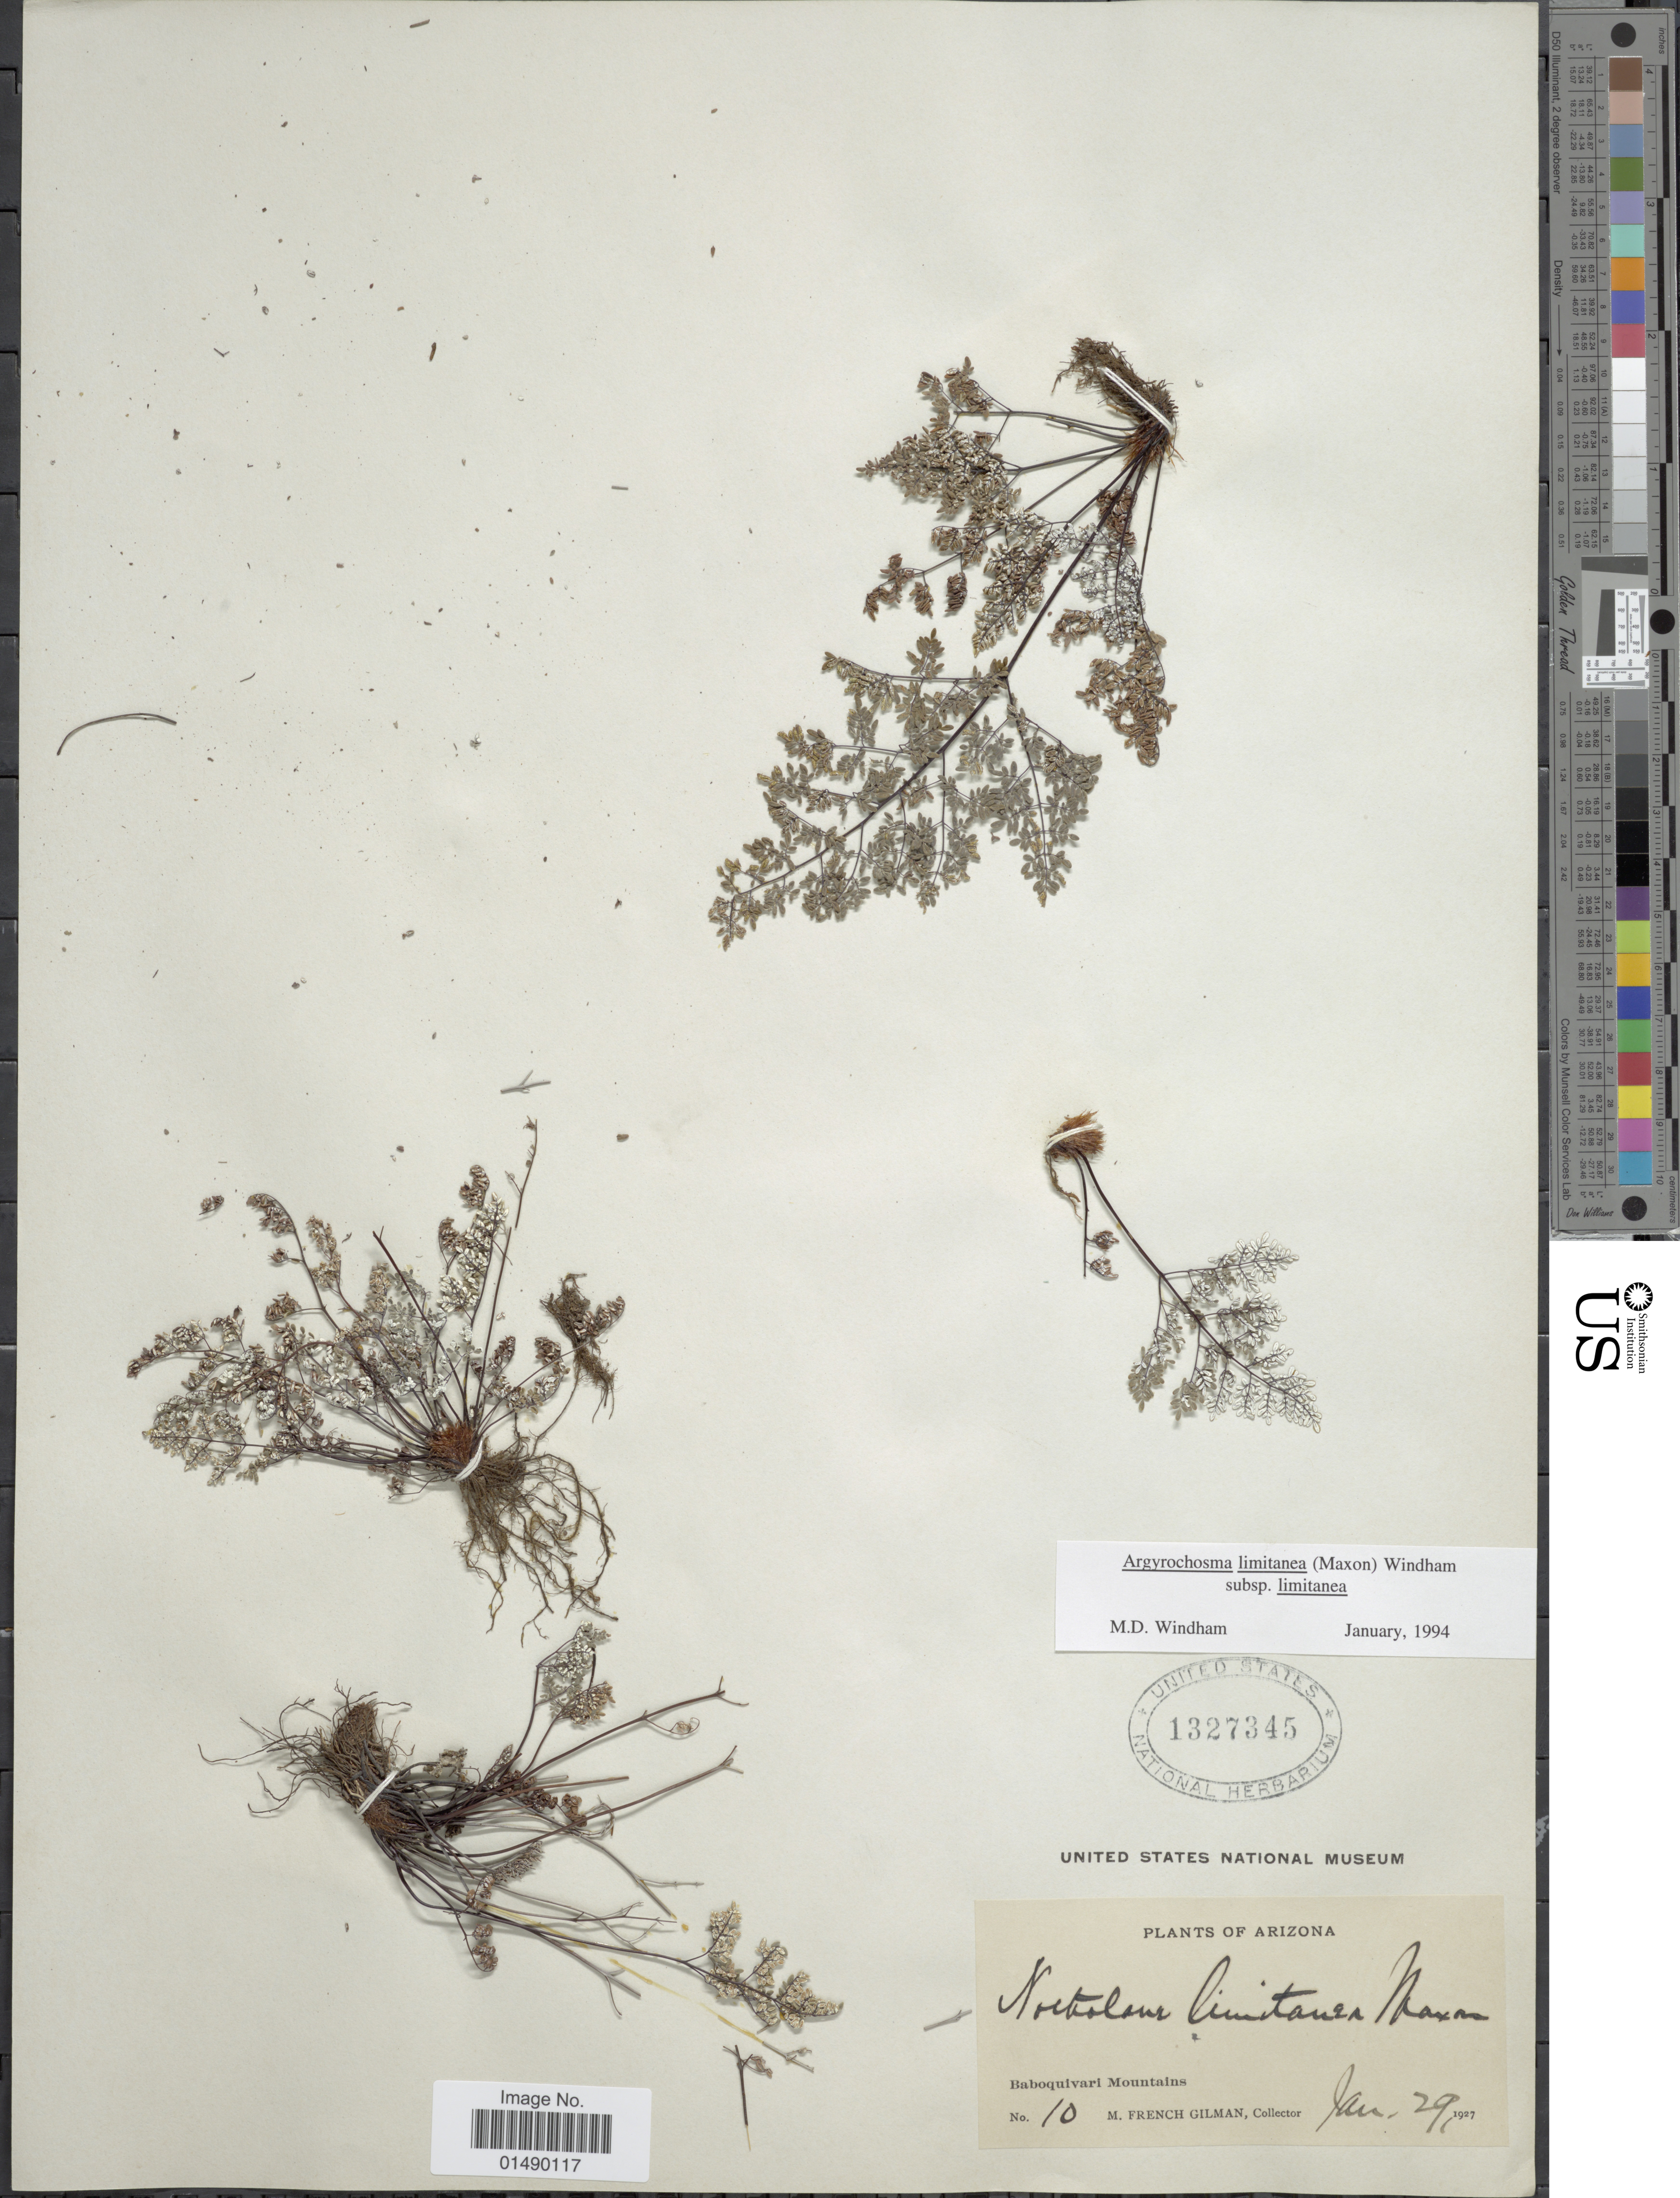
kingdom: Plantae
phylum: Tracheophyta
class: Polypodiopsida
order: Polypodiales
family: Pteridaceae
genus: Argyrochosma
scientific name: Argyrochosma limitanea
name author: (Maxon) Windham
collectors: M. F. Gilman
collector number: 10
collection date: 1927-01-29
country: United States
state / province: Arizona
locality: Arizona, Baboquivari Mountains.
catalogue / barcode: US 1327345